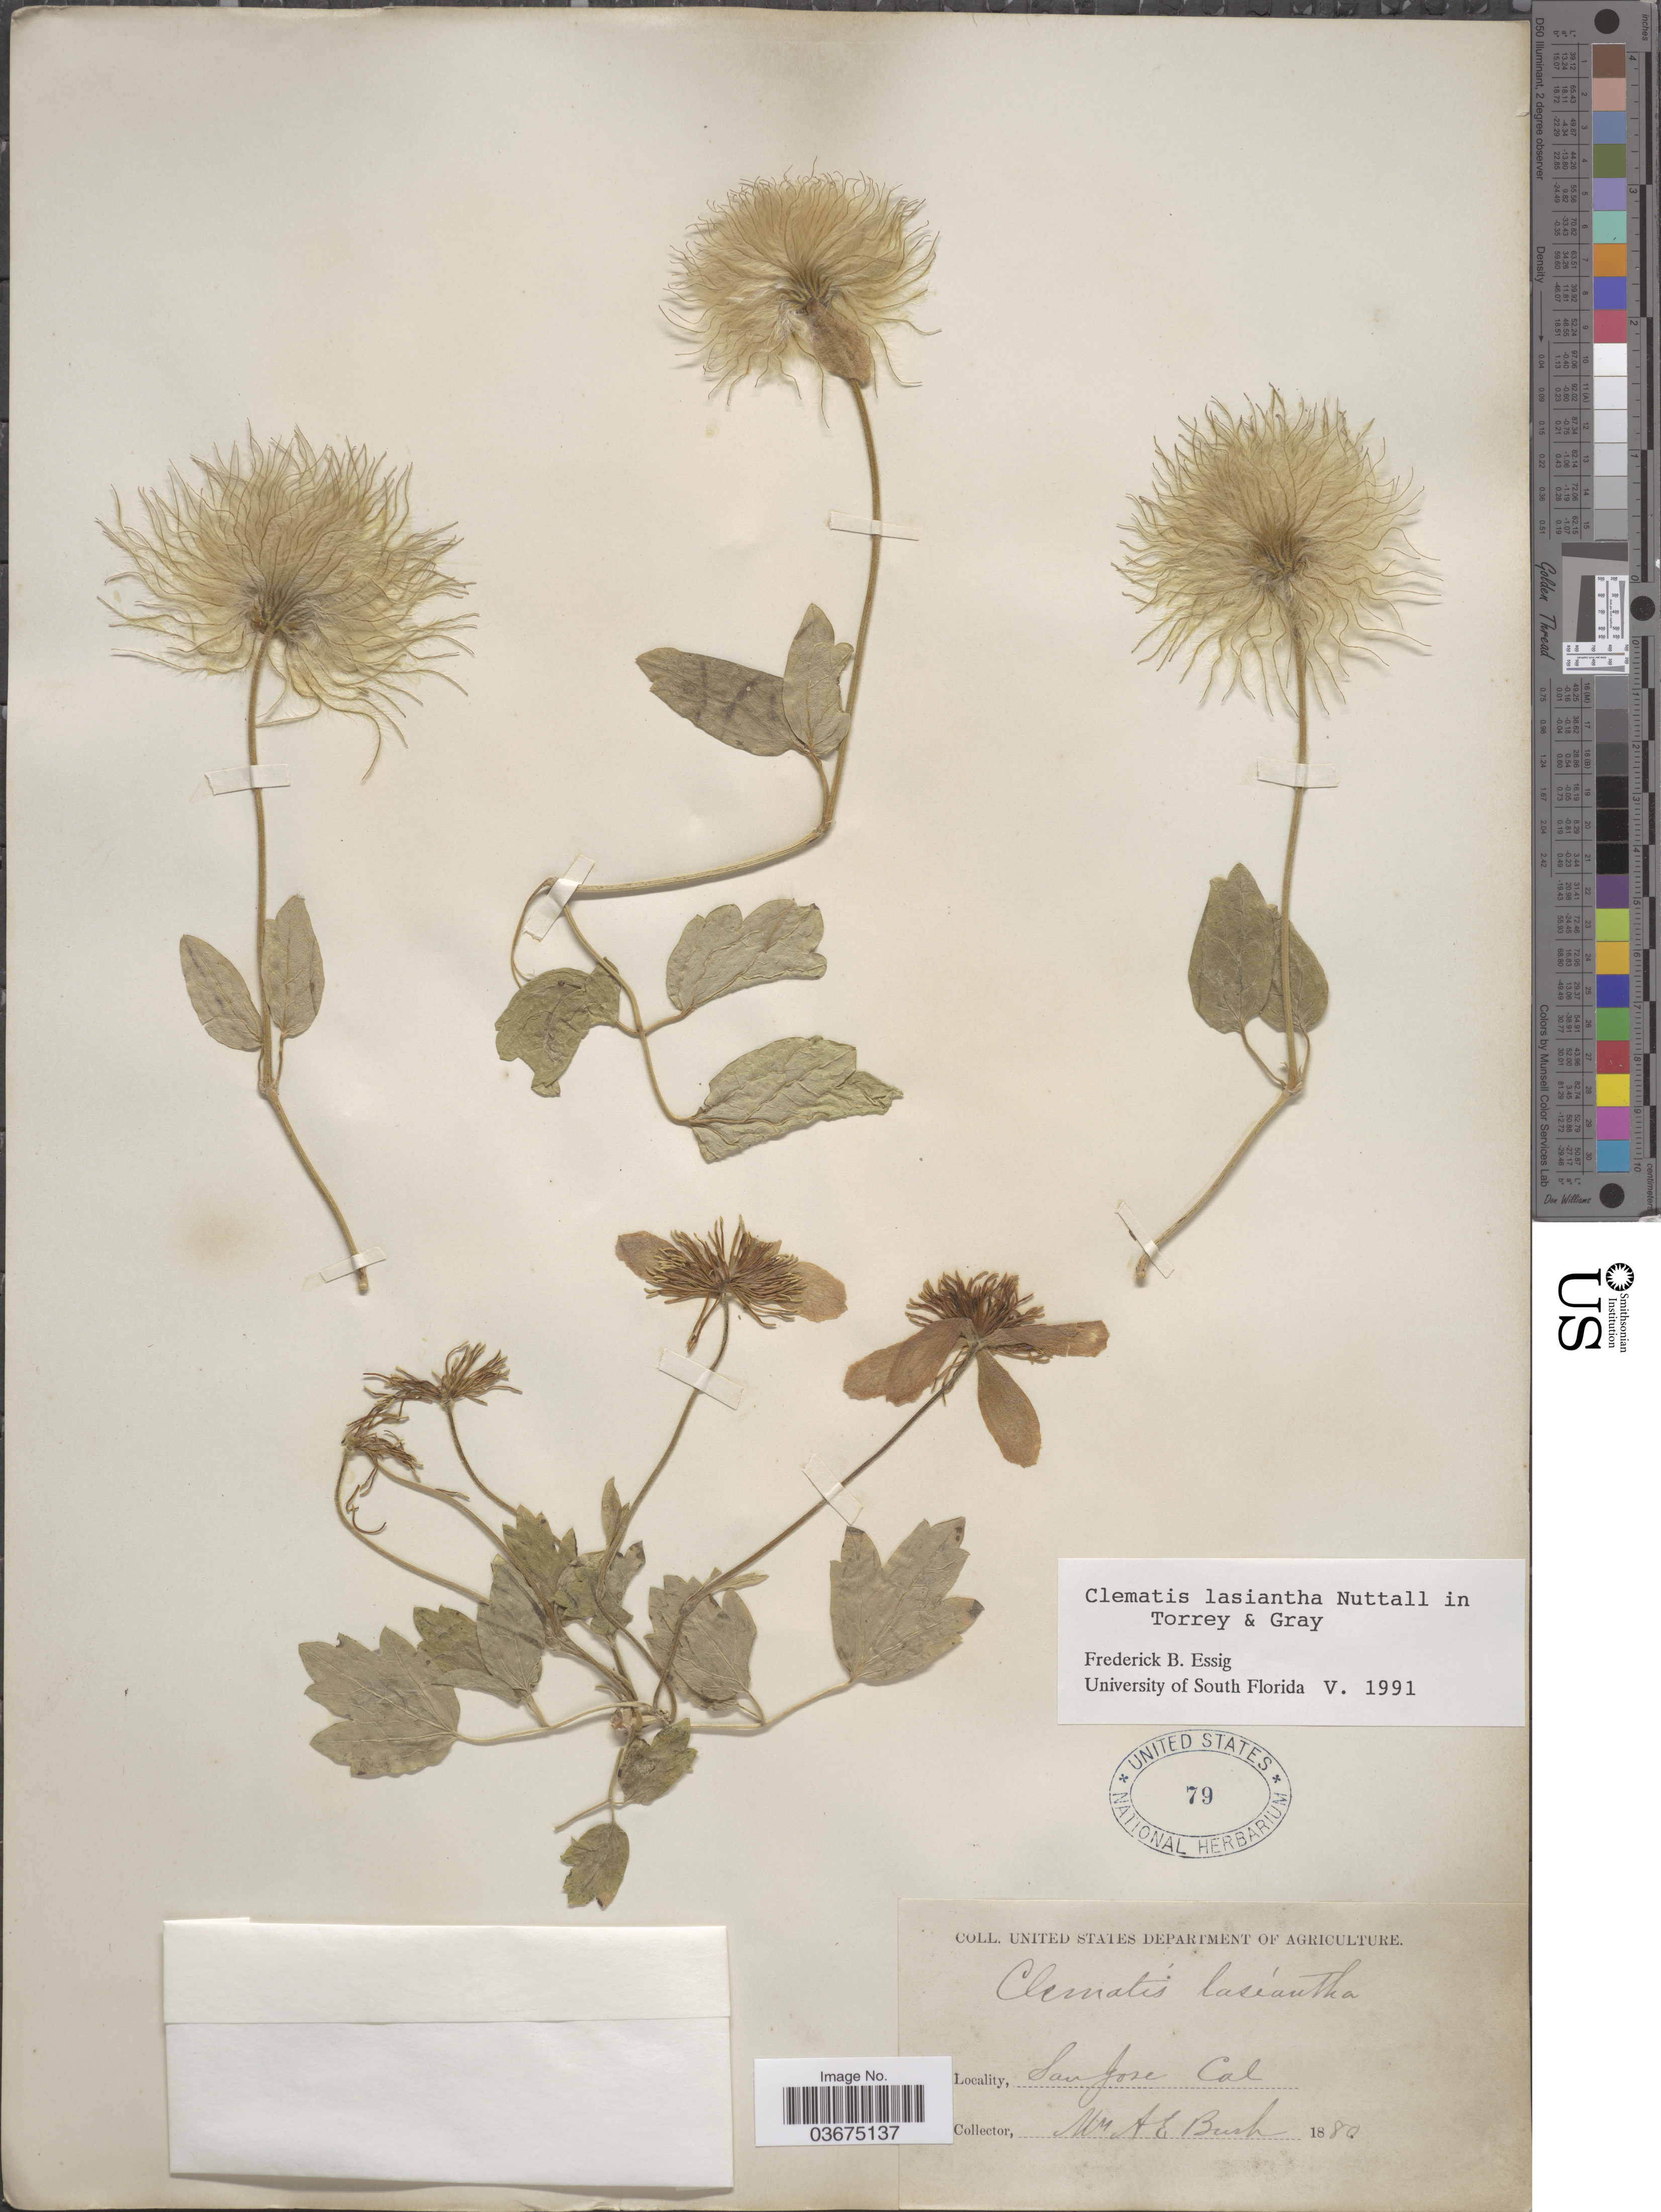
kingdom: Plantae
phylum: Tracheophyta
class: Magnoliopsida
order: Ranunculales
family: Ranunculaceae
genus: Clematis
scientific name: Clematis lasiantha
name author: Nutt.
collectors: A. E. Bush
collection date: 1880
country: United States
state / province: California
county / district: Santa Clara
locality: San Jose.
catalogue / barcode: US 79